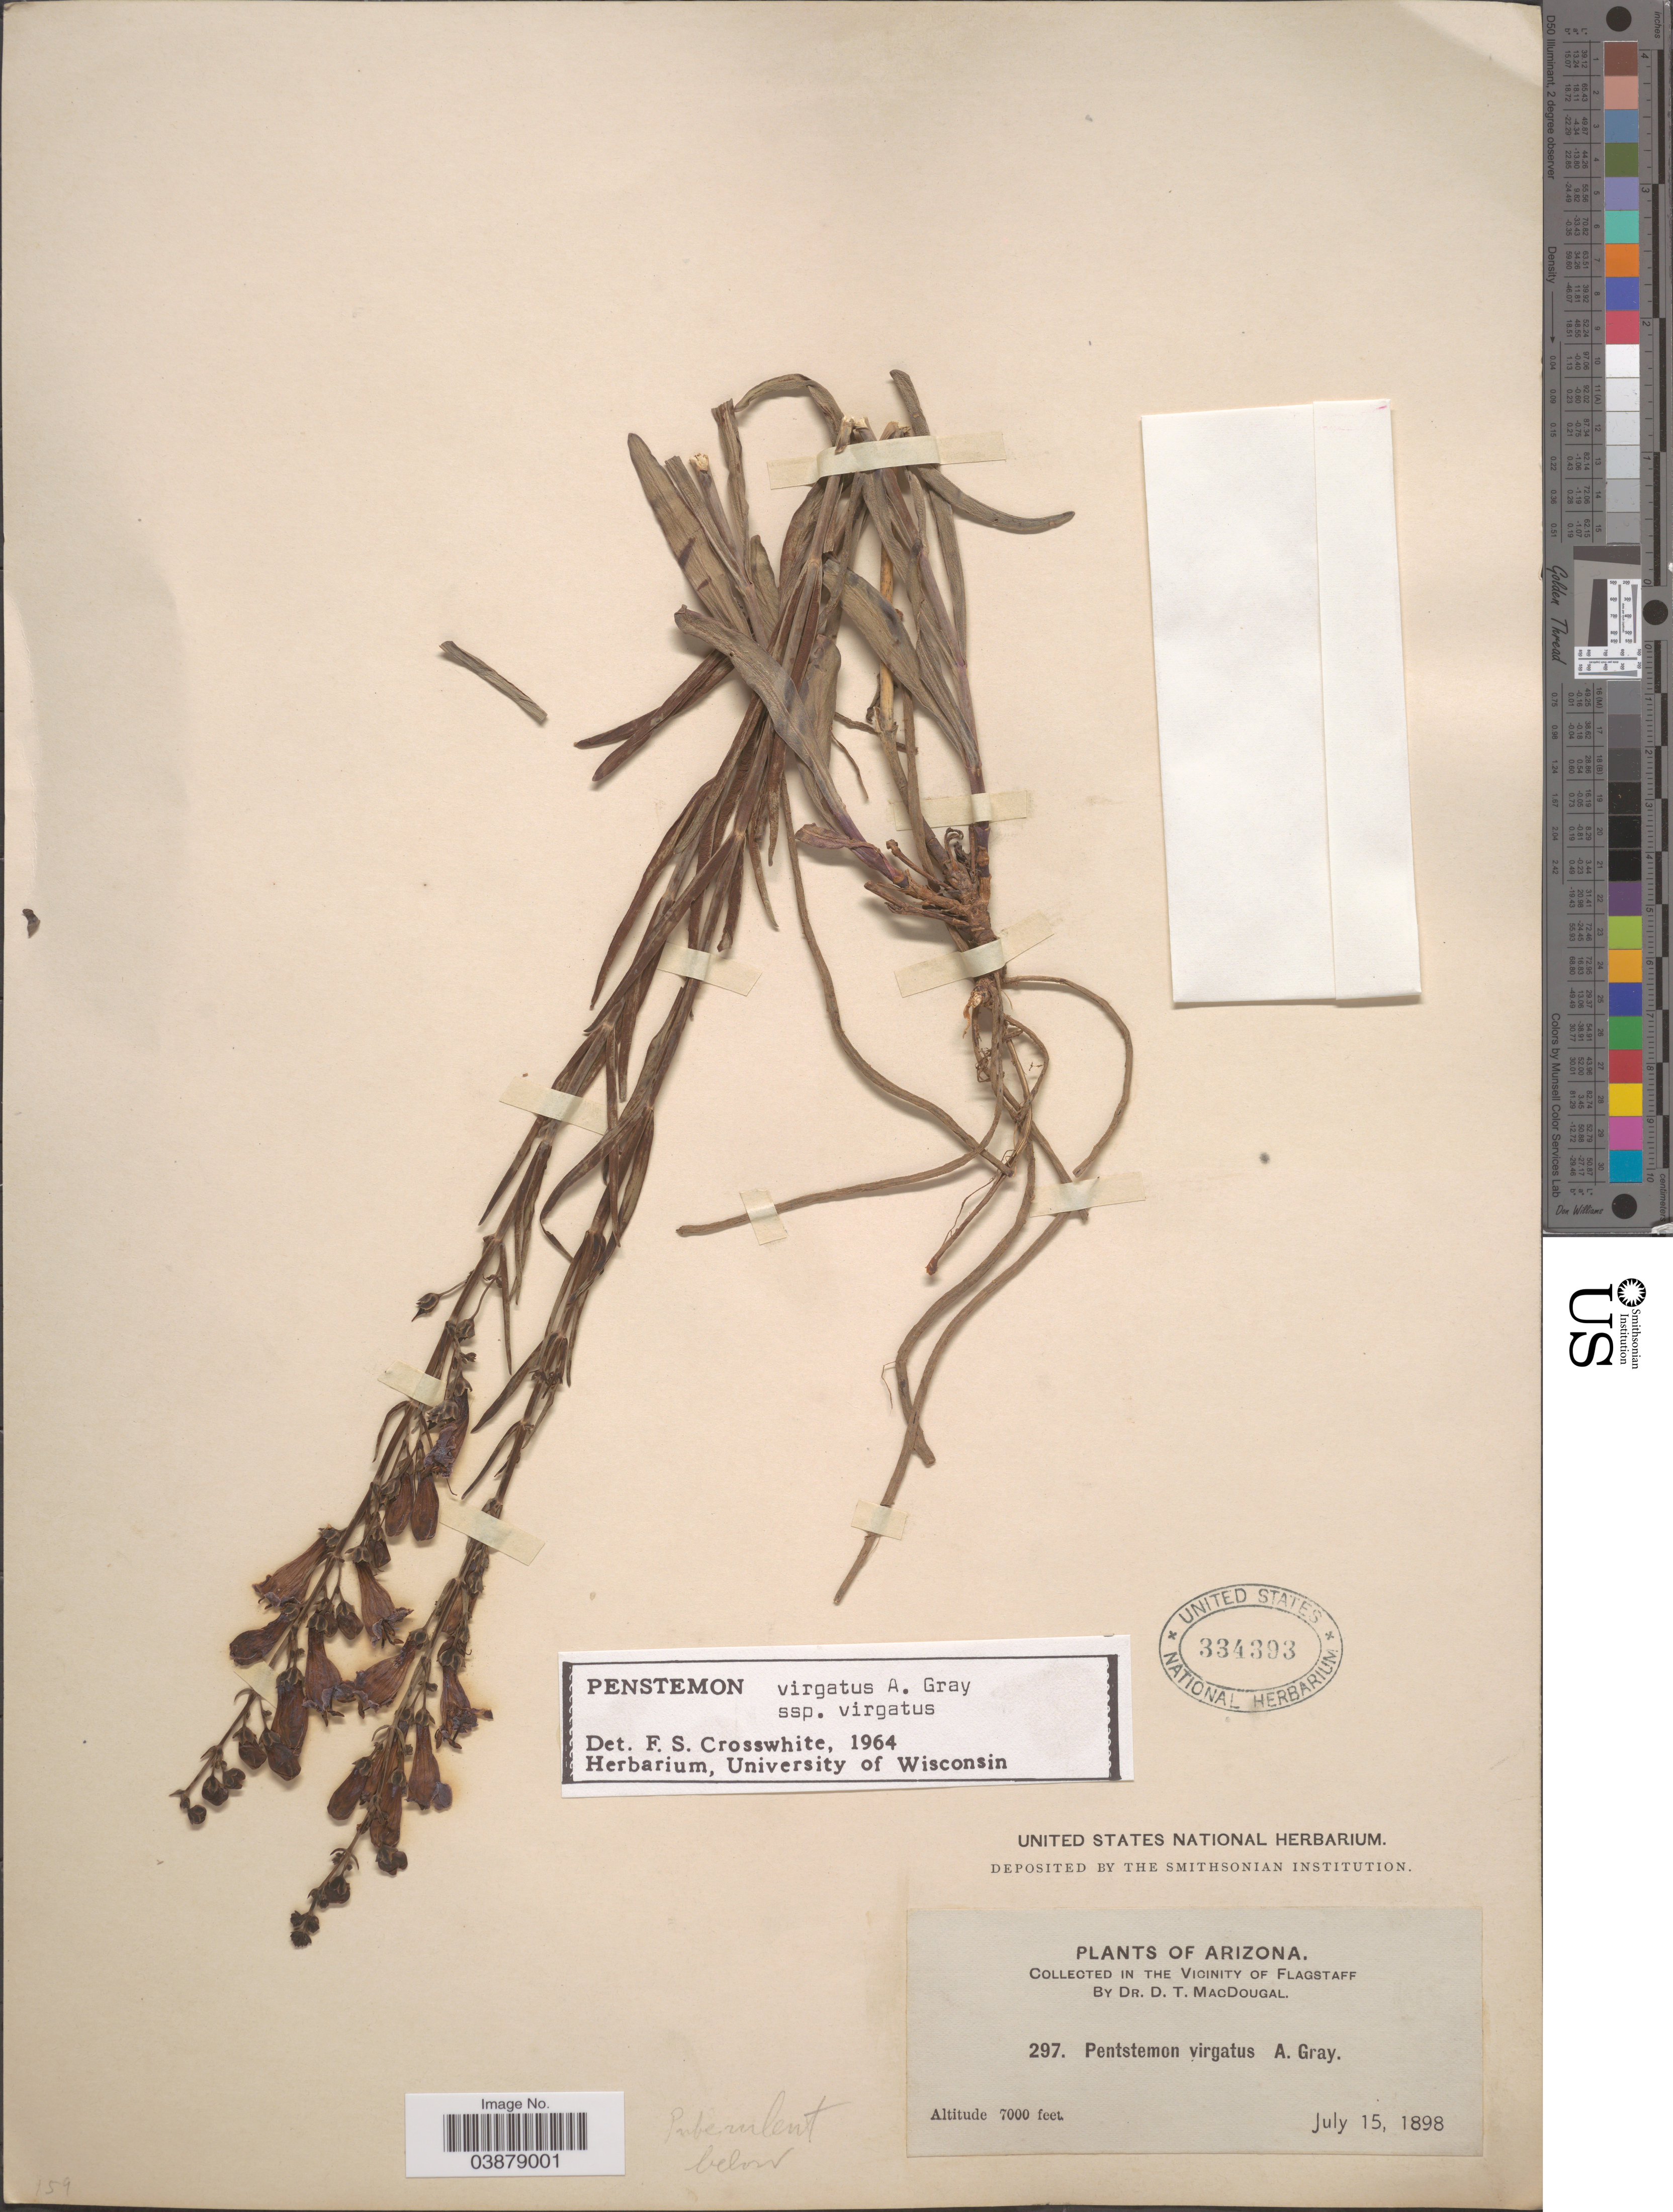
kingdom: Plantae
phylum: Tracheophyta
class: Magnoliopsida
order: Lamiales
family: Plantaginaceae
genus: Penstemon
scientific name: Penstemon virgatus subsp. virgatus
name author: A. Gray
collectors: D. T. MacDougal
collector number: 297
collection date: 1898-07-15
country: United States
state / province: Arizona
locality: In the vicinity of Flagstaff.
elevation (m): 2134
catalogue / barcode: US 334393